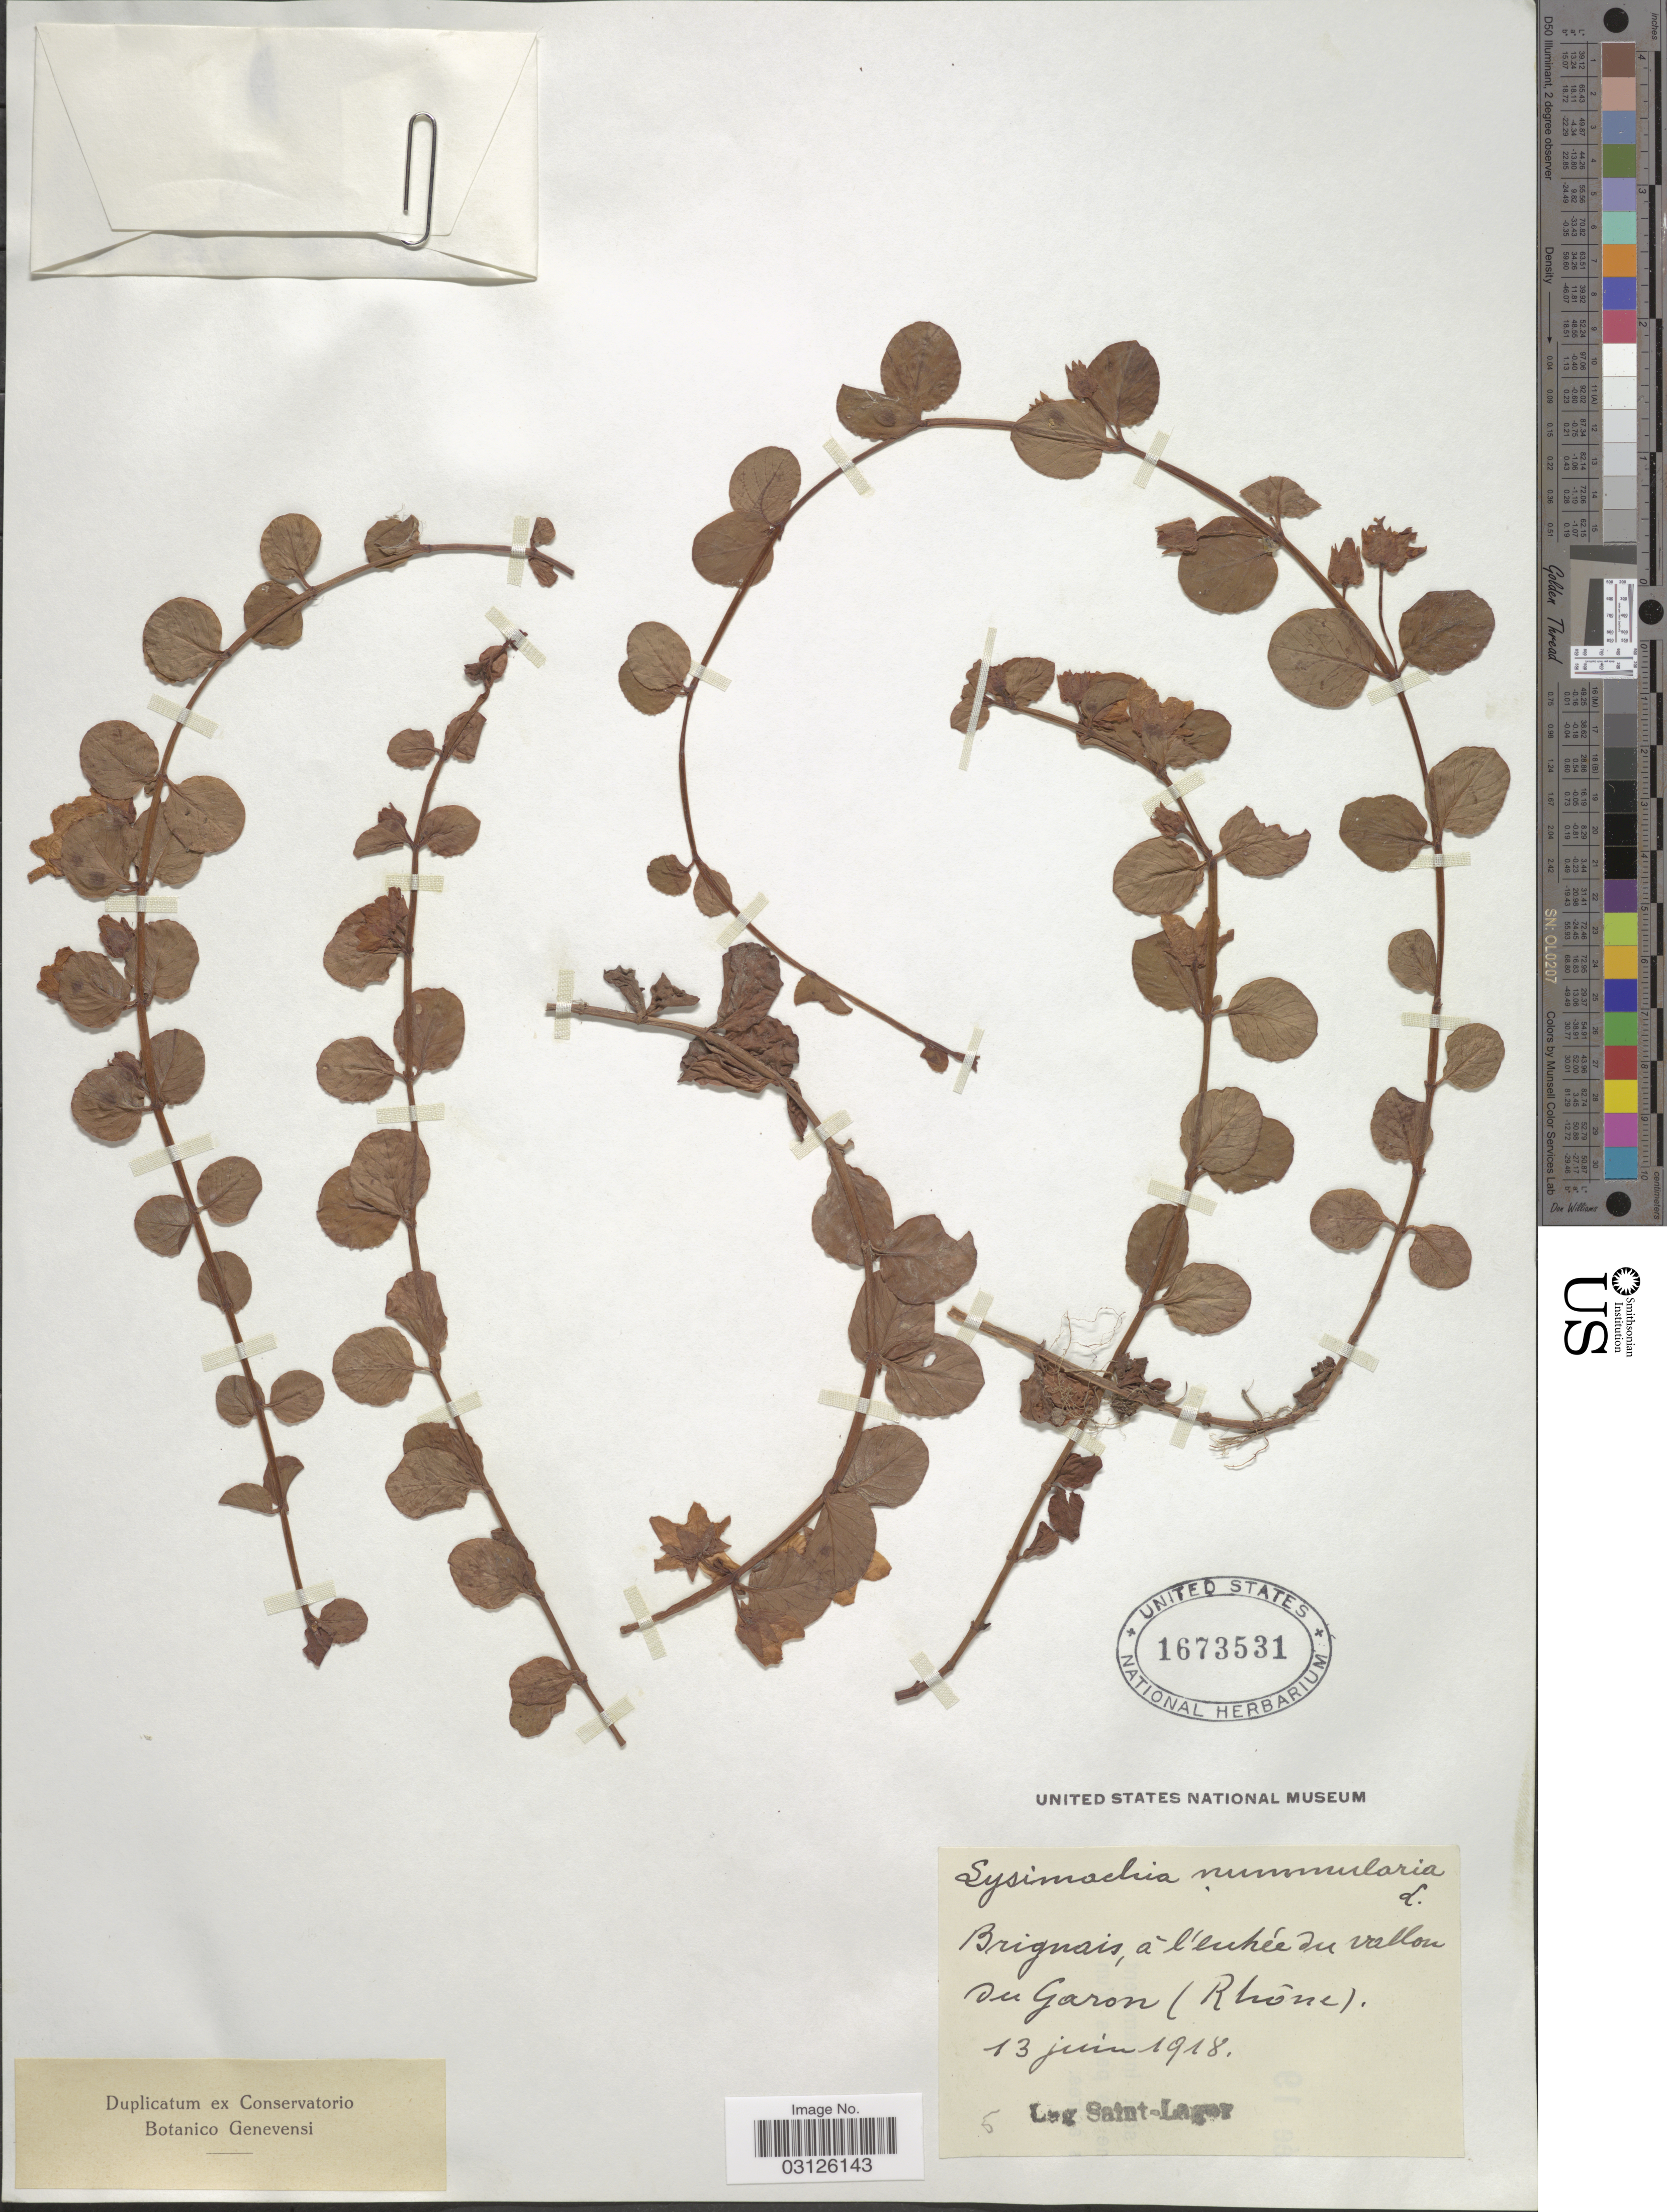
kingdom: Plantae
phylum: Tracheophyta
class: Magnoliopsida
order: Ericales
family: Primulaceae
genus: Lysimachia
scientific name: Lysimachia nummularia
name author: L.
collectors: Saint-Lager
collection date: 1918-06-13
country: France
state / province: Auvergne-Rhône-Alpes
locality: Brignais, á l'euhée du vallon du Garon (Rhône).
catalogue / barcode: US 1673531